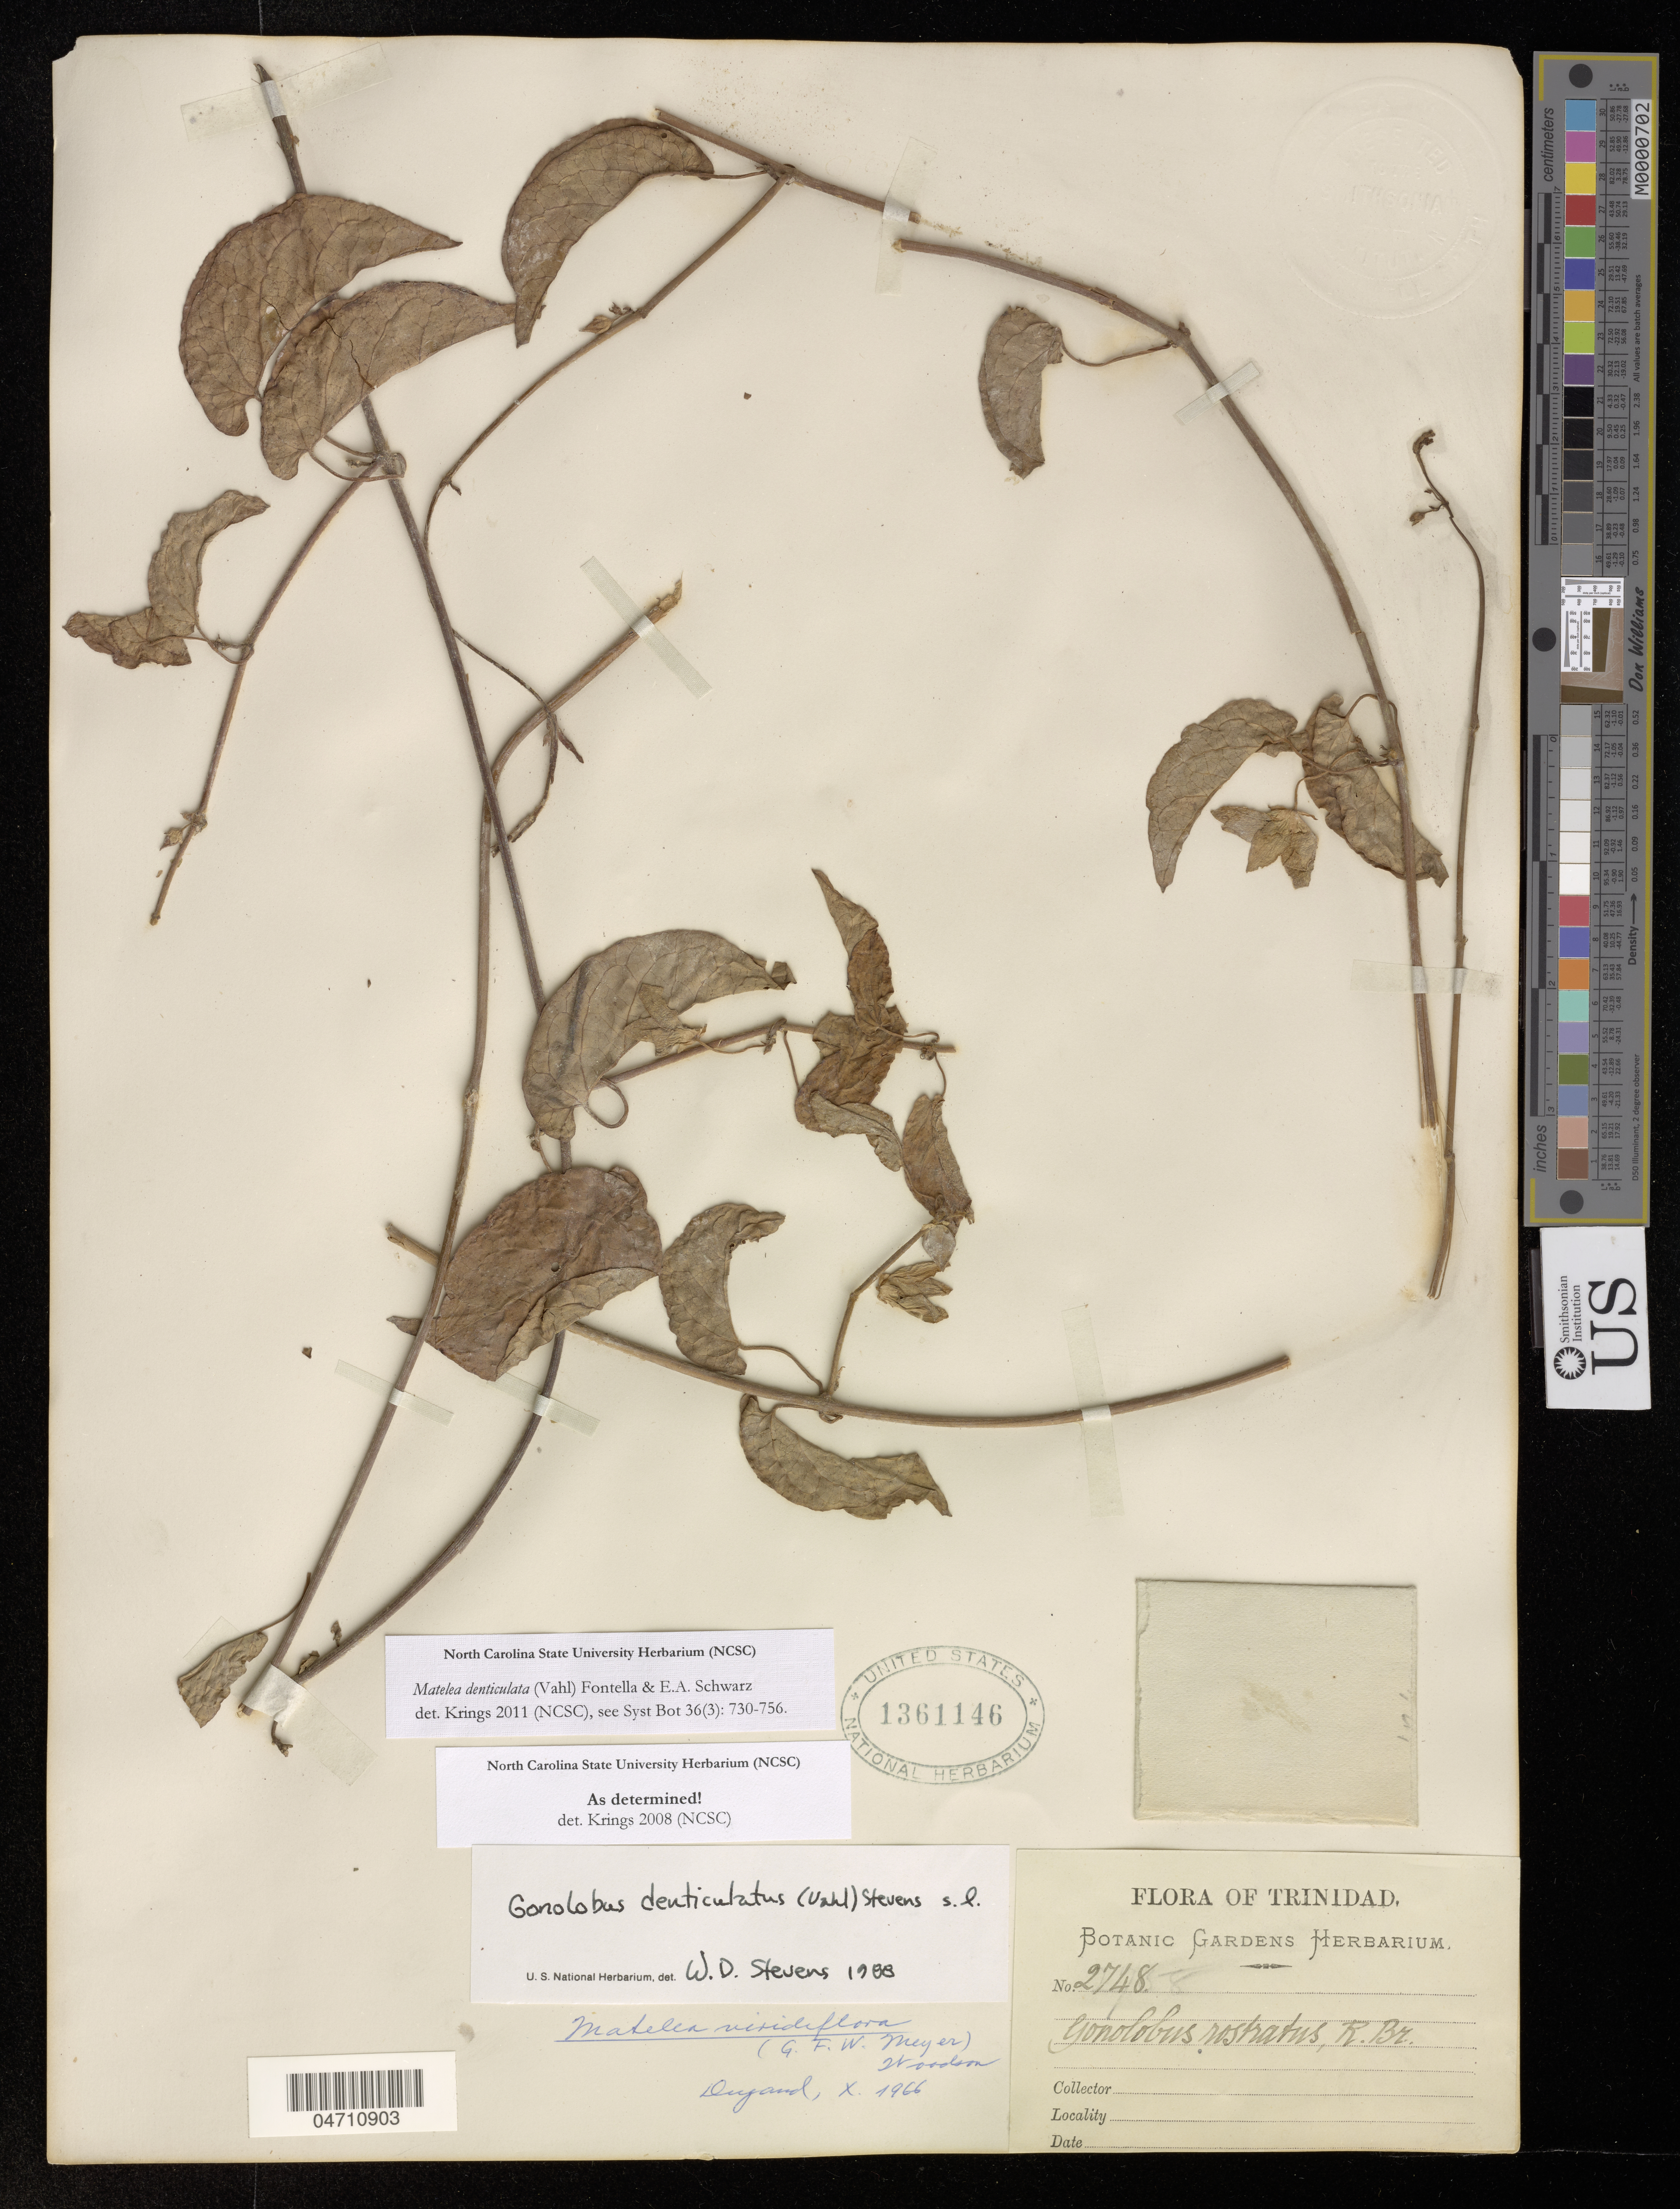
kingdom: Plantae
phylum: Tracheophyta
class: Magnoliopsida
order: Gentianales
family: Apocynaceae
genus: Matelea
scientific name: Matelea denticulata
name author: (Vahl) Fontella & E.A. Schwarz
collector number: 2748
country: Trinidad and Tobago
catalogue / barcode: US 1361146